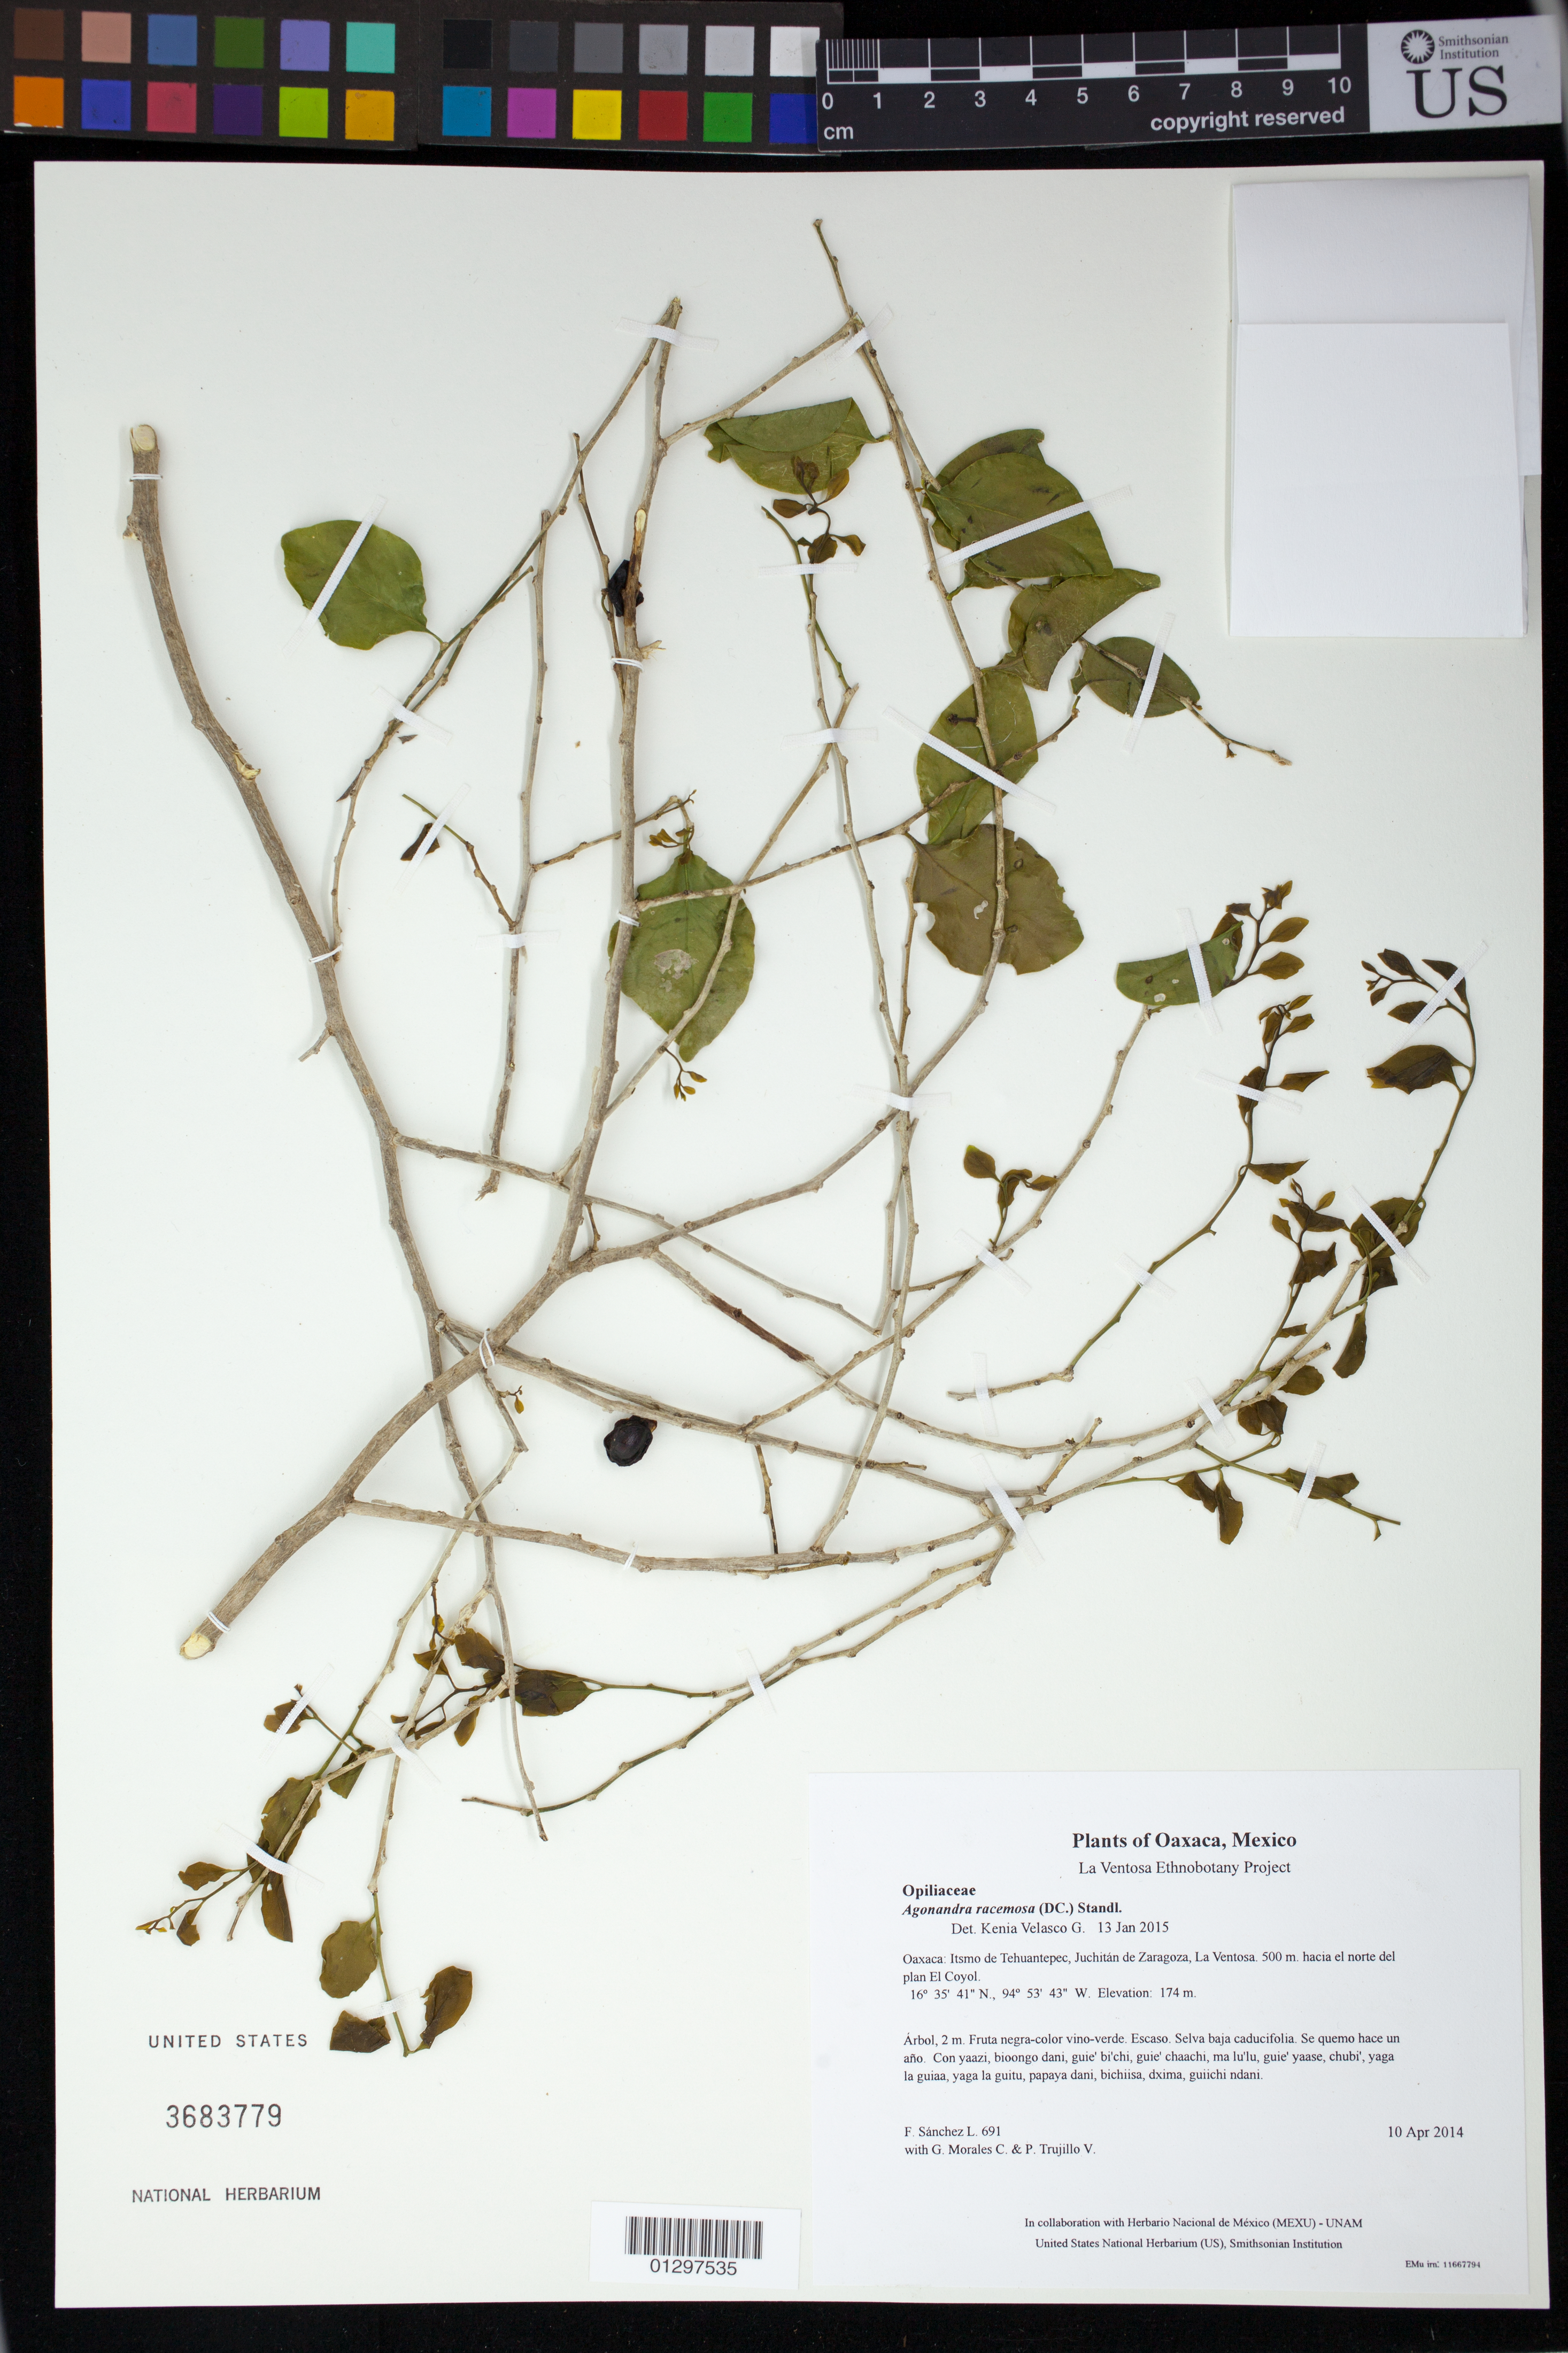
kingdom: Plantae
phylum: Tracheophyta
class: Magnoliopsida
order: Santalales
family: Opiliaceae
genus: Agonandra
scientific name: Agonandra racemosa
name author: (DC.) Standl.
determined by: Velasco G., Kenia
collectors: F. Sánchez L., G. Morales C. & P. Trujillo V.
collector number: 691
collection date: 2014-04-10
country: Mexico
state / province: Oaxaca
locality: Itsmo de Tehuantepec, Juchitán de Zaragoza, La Ventosa. 500 m. hacia el norte del plan El Coyol.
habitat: Selva baja caducifolia. Se quemo hace un año.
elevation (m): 174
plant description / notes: JEBOT, MEXU, SERO, US; Yaga. 2 m. Cuaananaxhi nayaase-naxiña' nacahui-naga'. Huaxie'.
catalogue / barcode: US 3683779